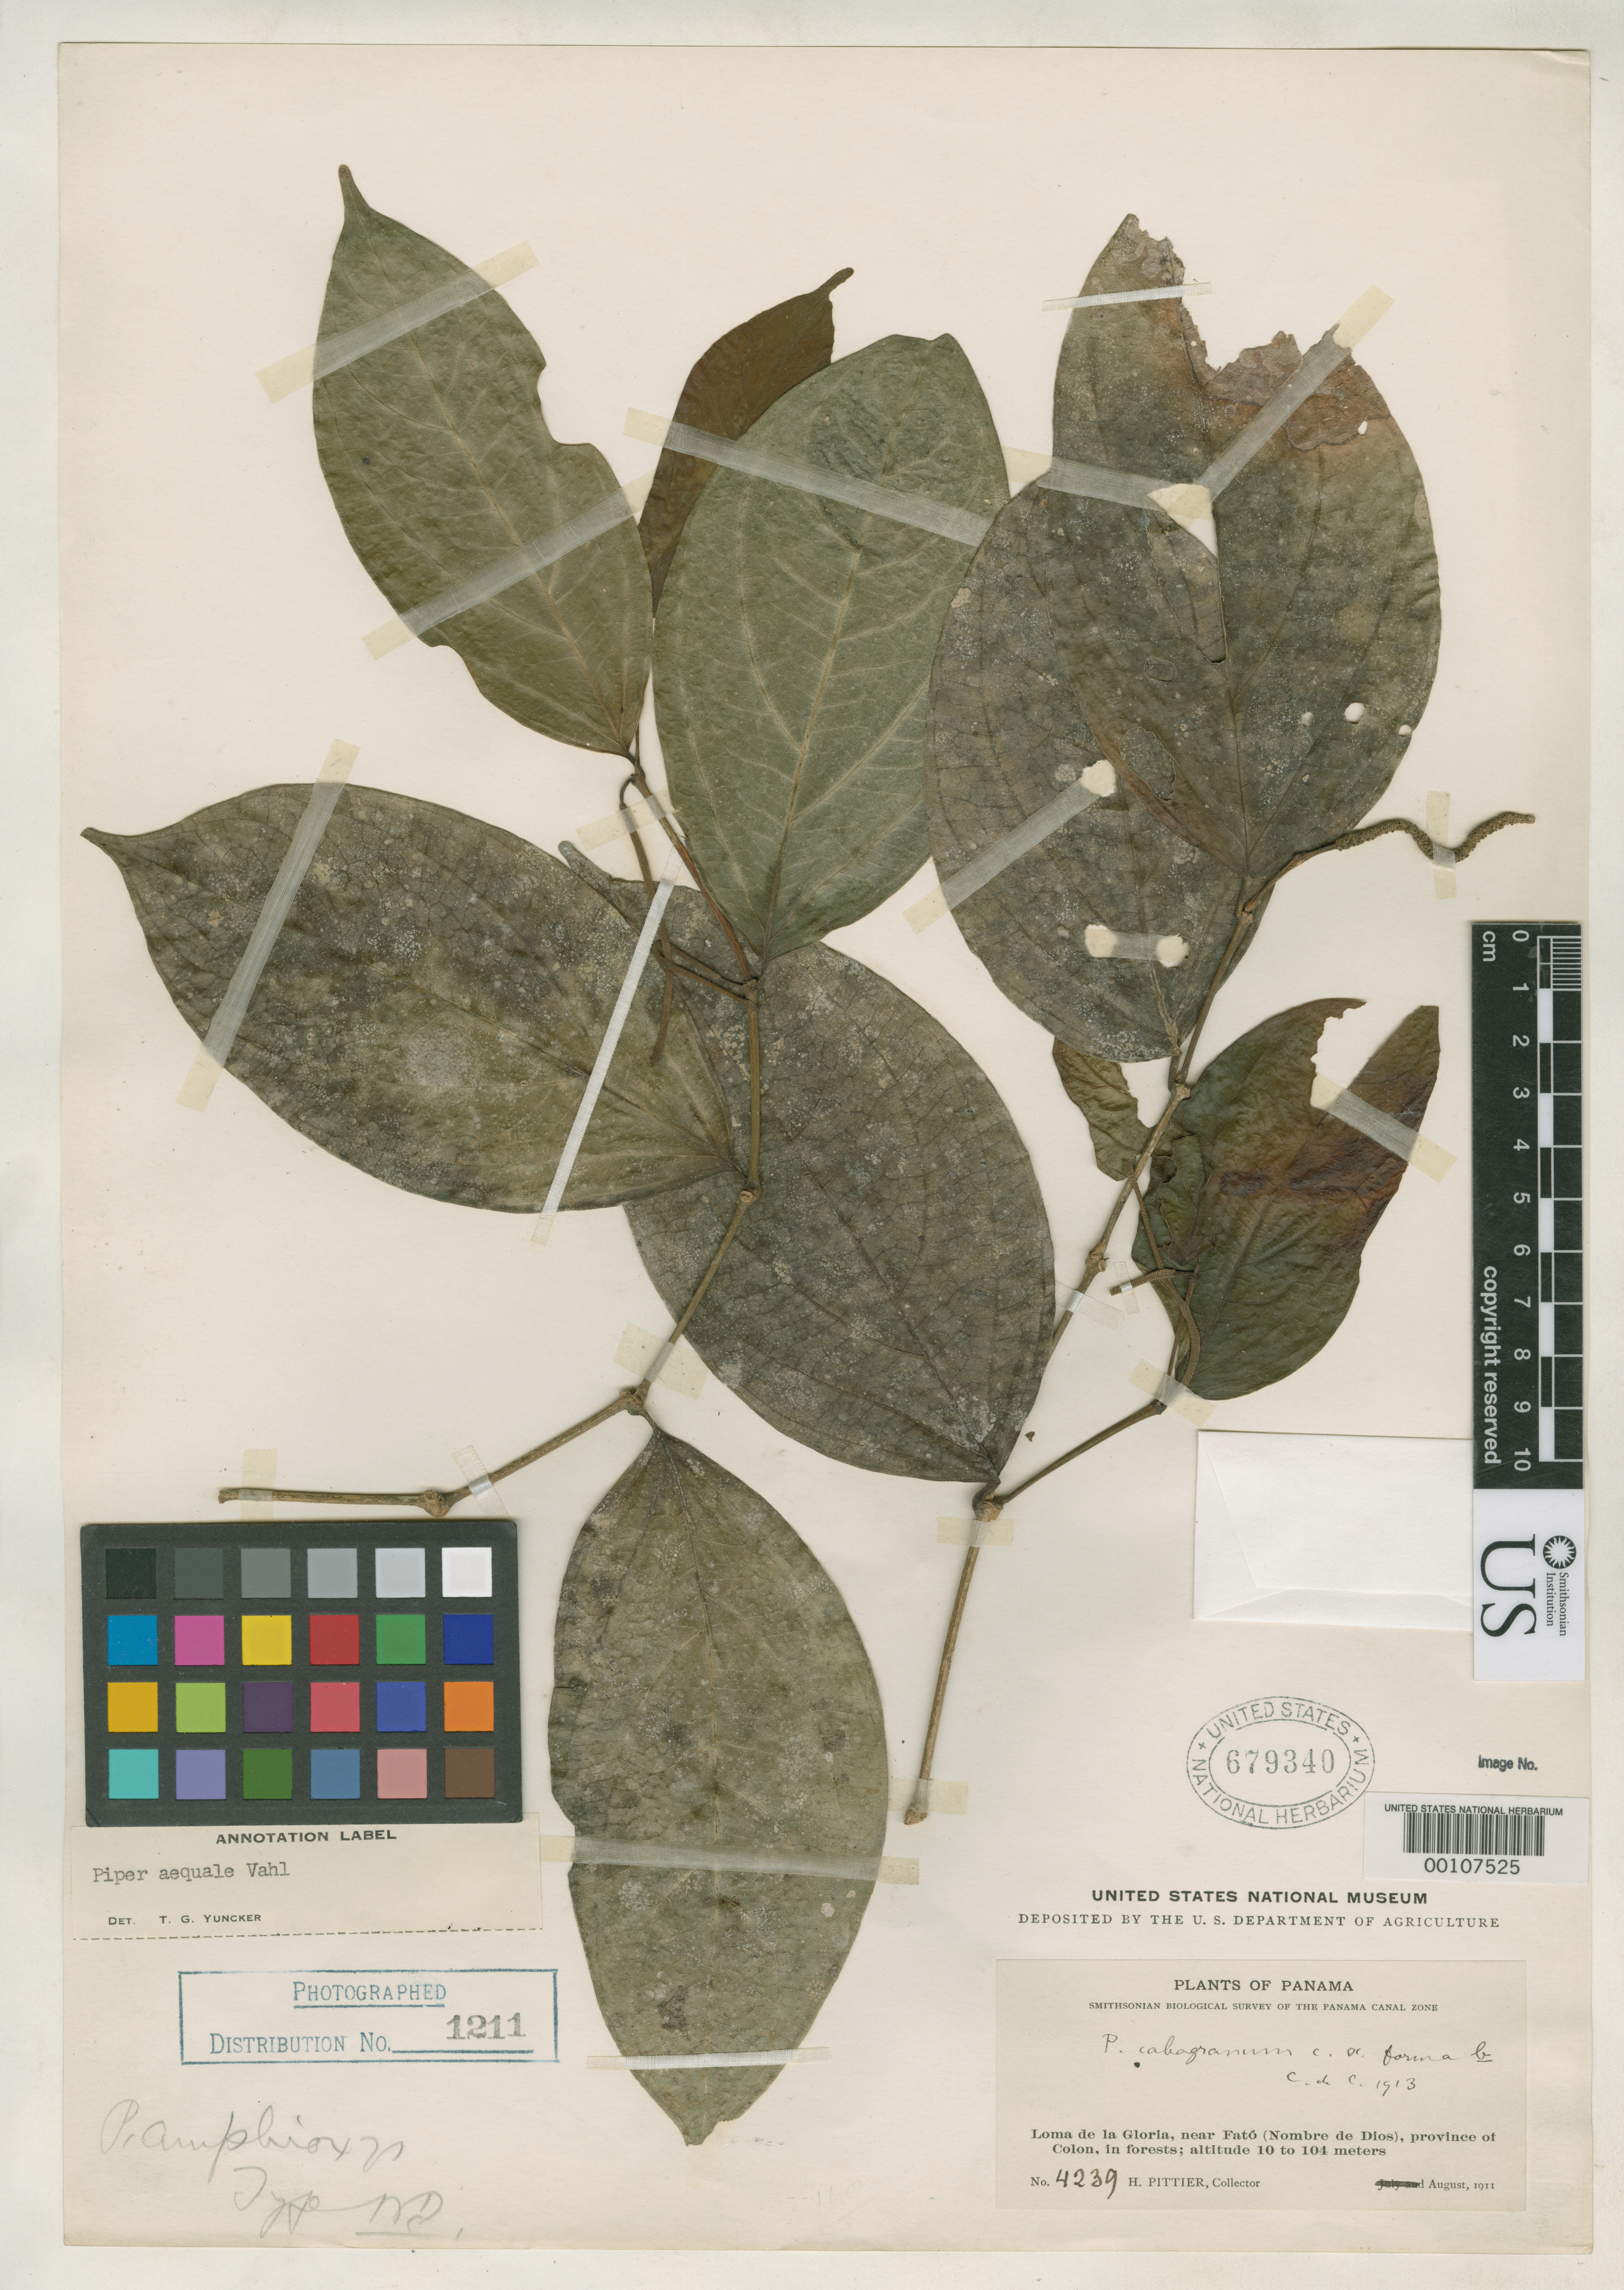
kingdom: Plantae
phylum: Tracheophyta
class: Magnoliopsida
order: Piperales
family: Piperaceae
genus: Piper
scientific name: Piper amphioxys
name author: Trel.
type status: Holotype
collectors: H. F. Pittier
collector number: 4239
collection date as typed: Aug 1911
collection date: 1911-08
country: Panama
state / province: Colón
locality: Loma de La Gloria, near Fato.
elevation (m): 10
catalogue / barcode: US 679340